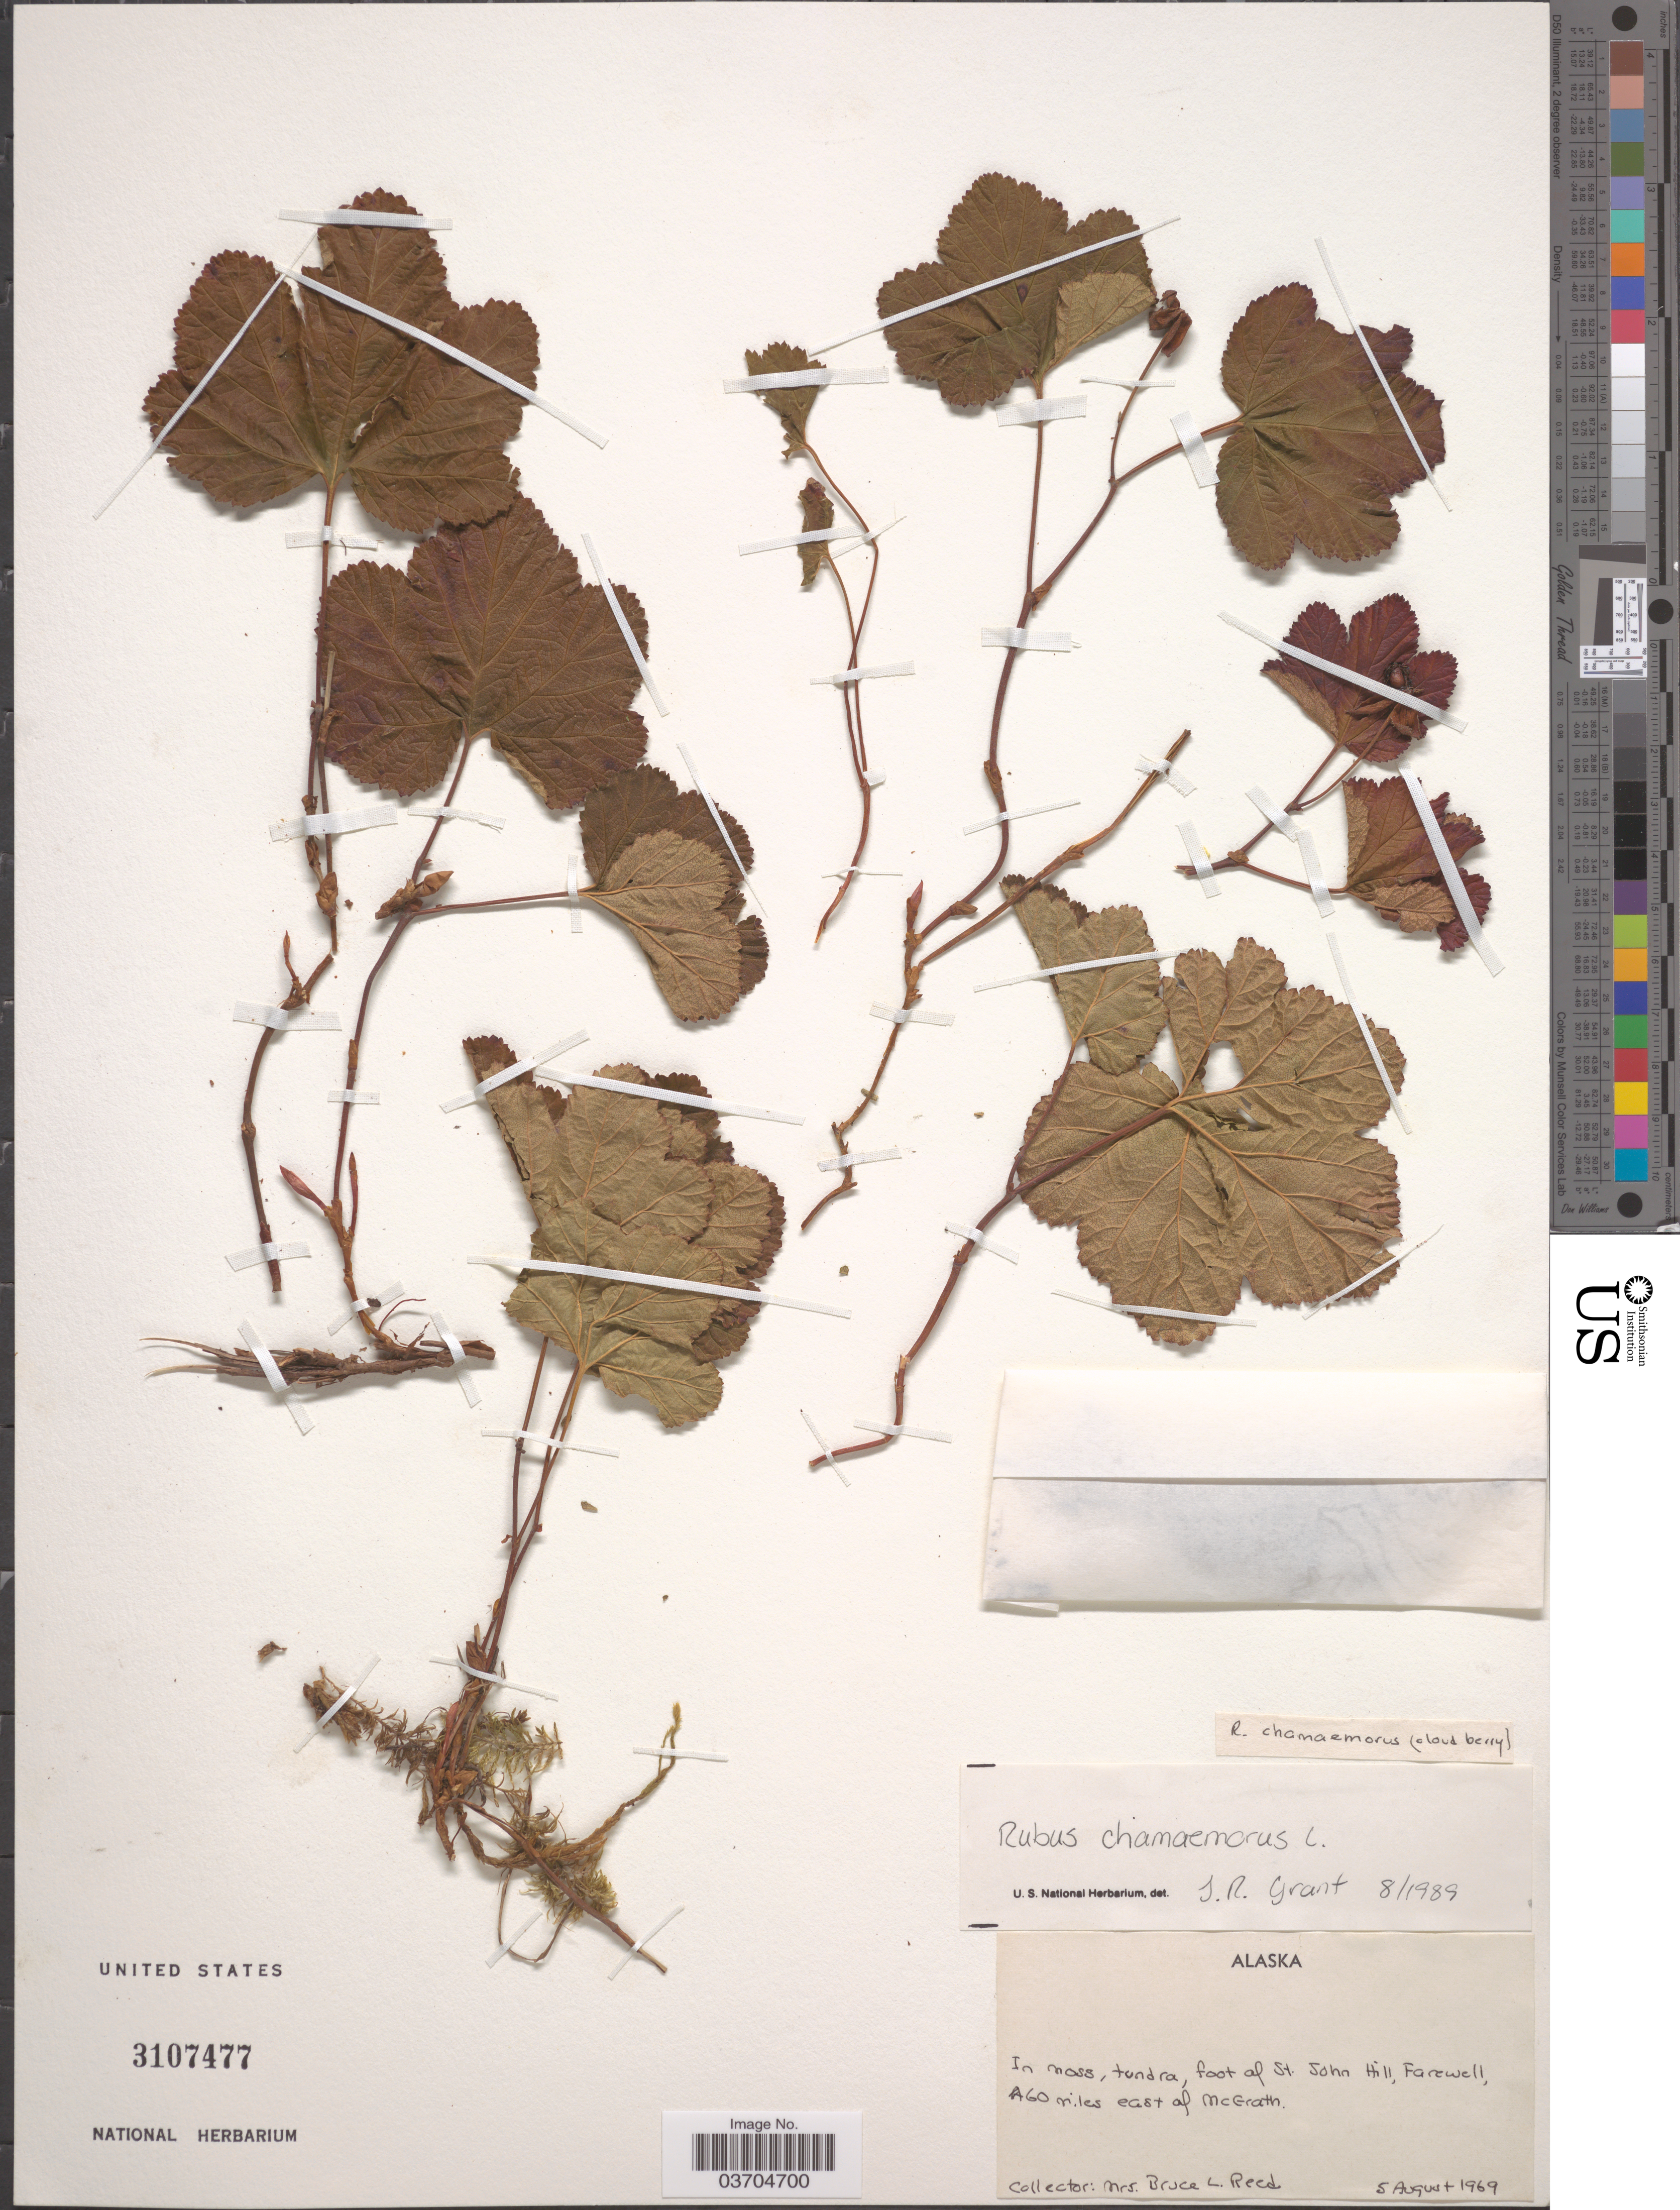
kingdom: Plantae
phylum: Tracheophyta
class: Magnoliopsida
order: Rosales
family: Rosaceae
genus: Rubus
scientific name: Rubus chamaemorus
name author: L.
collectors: B. Reed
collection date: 1969-08-05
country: United States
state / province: Alaska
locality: In moss, tundra, foot of St. John Hill, Farewell, 60 miles east of McGrath.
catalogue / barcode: US 3107477